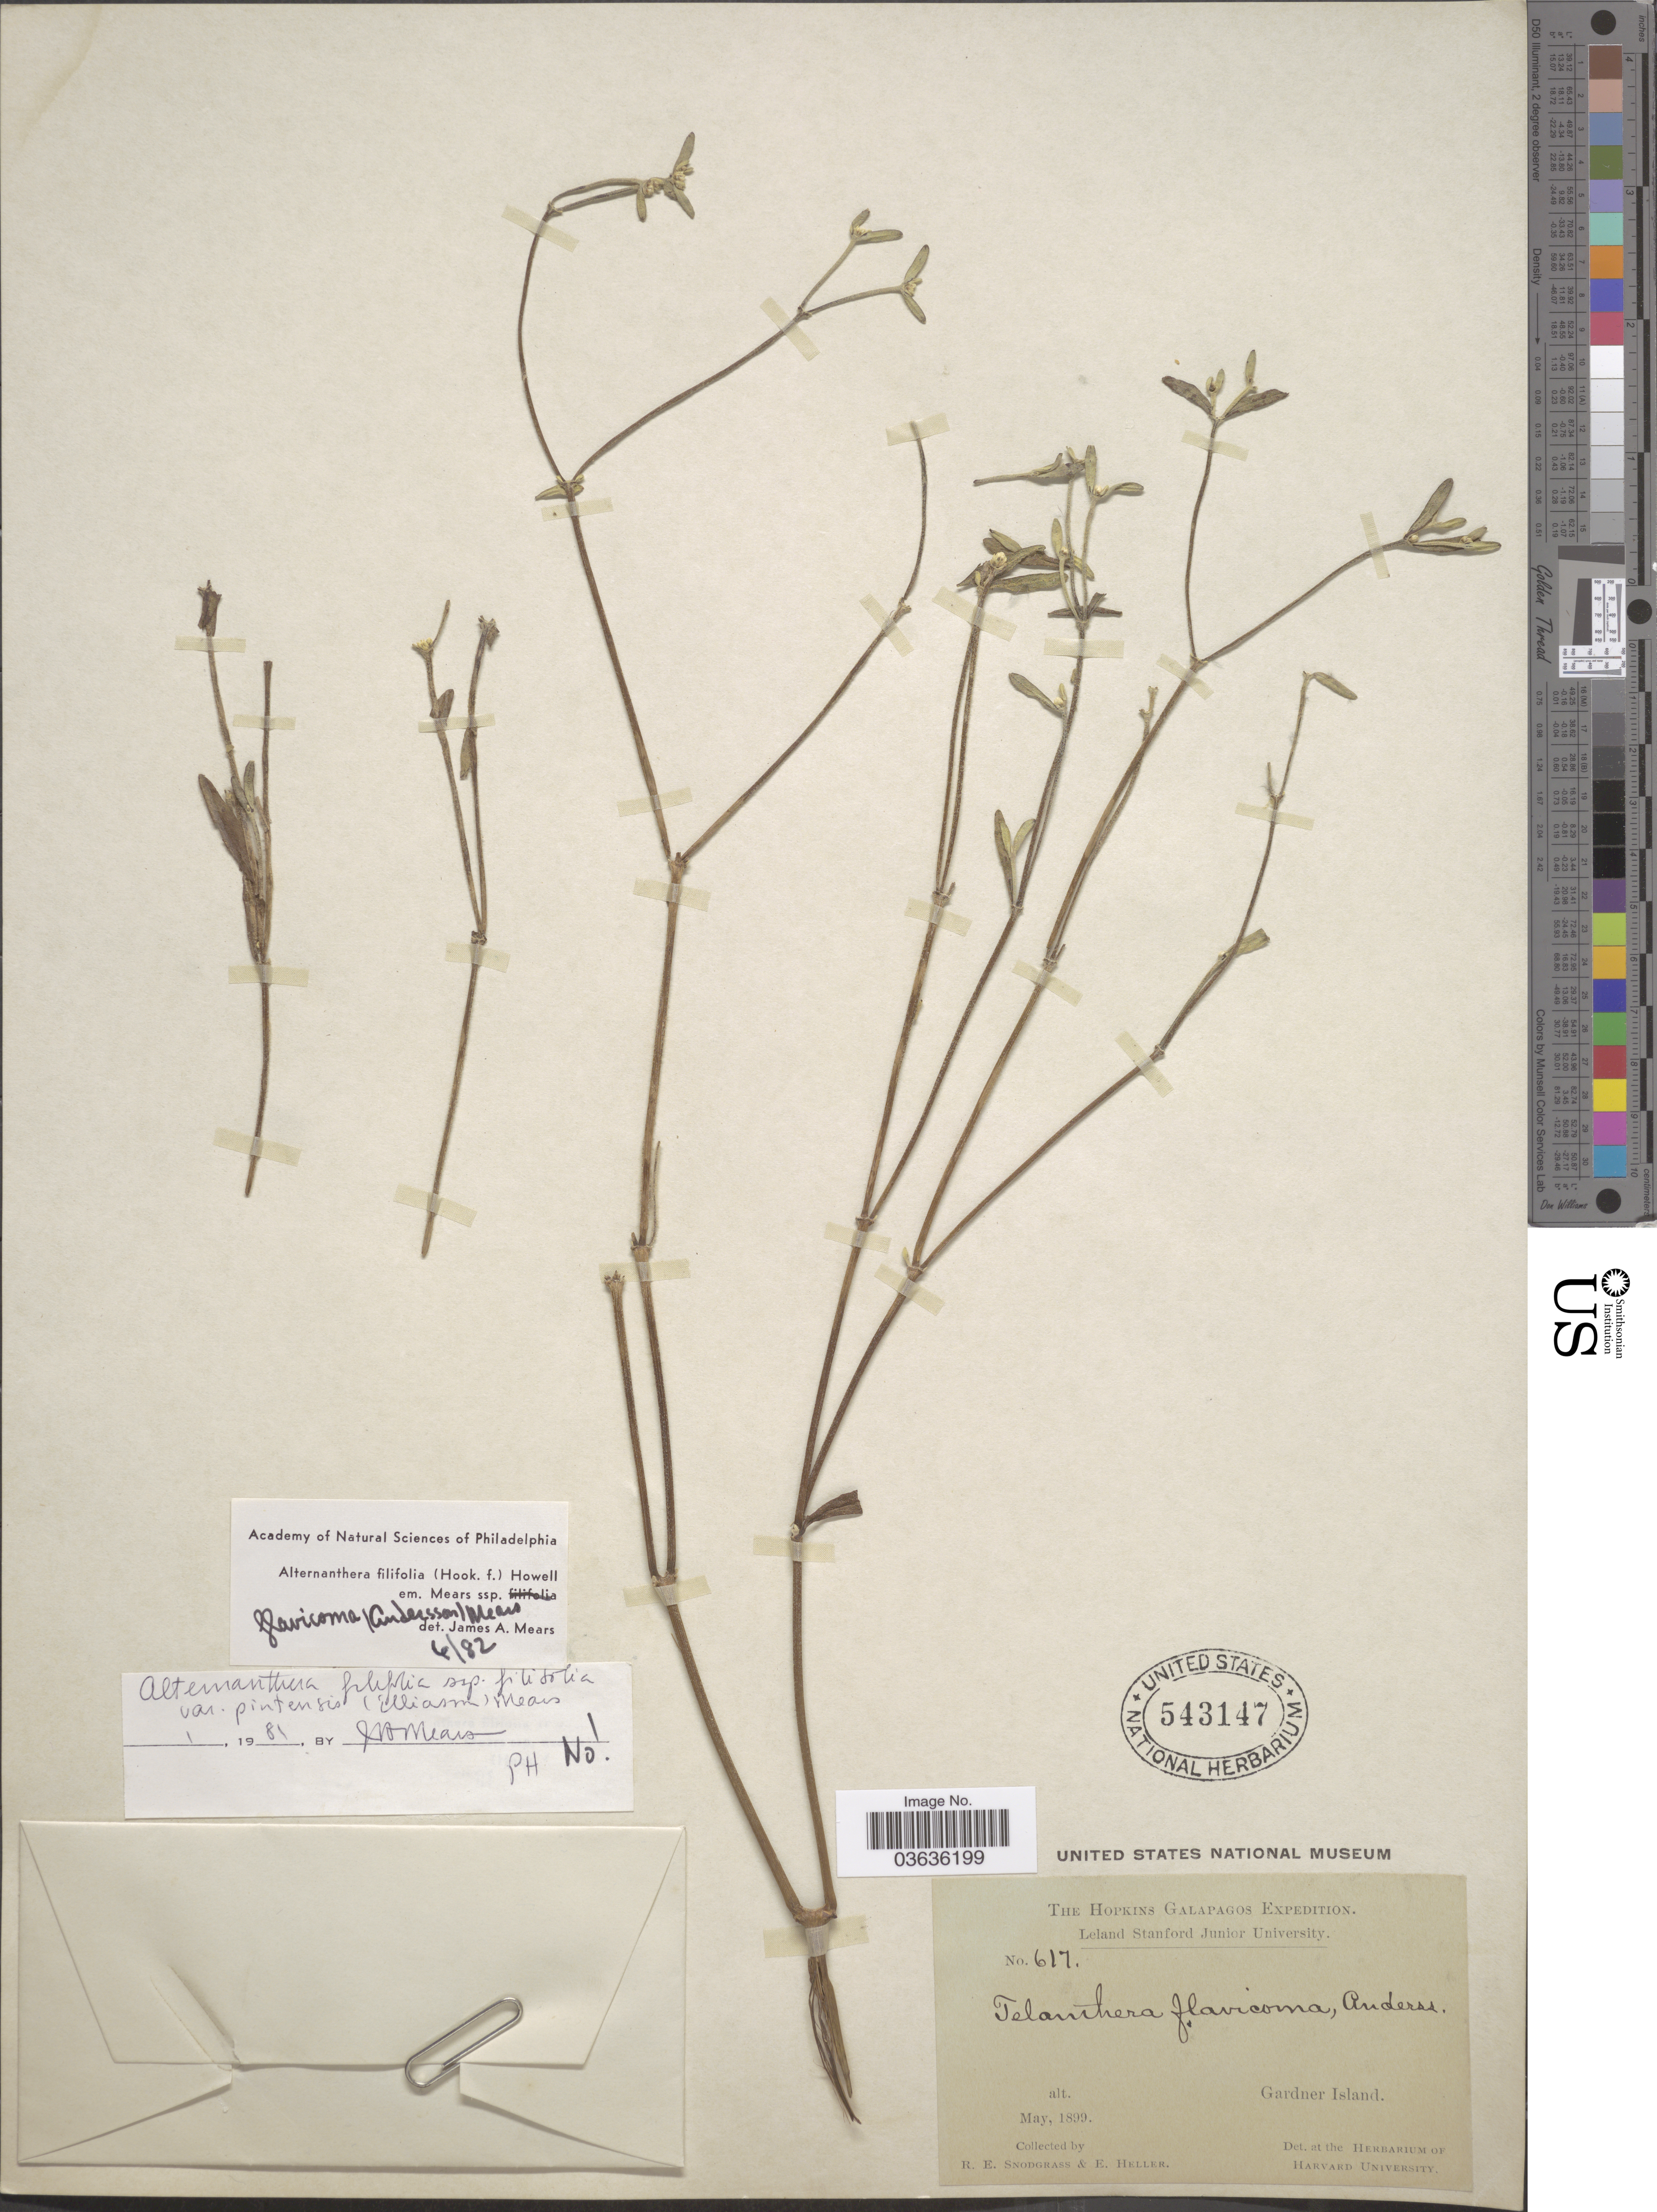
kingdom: Plantae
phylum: Tracheophyta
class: Magnoliopsida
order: Caryophyllales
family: Amaranthaceae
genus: Alternanthera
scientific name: Alternanthera filifolia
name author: (Hook. f.) J.T. Howell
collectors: R. E. Snodgrass & E. Heller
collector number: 617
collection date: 1899-05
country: Ecuador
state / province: Colón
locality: Galapagos, Gardner Island.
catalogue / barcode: US 543147